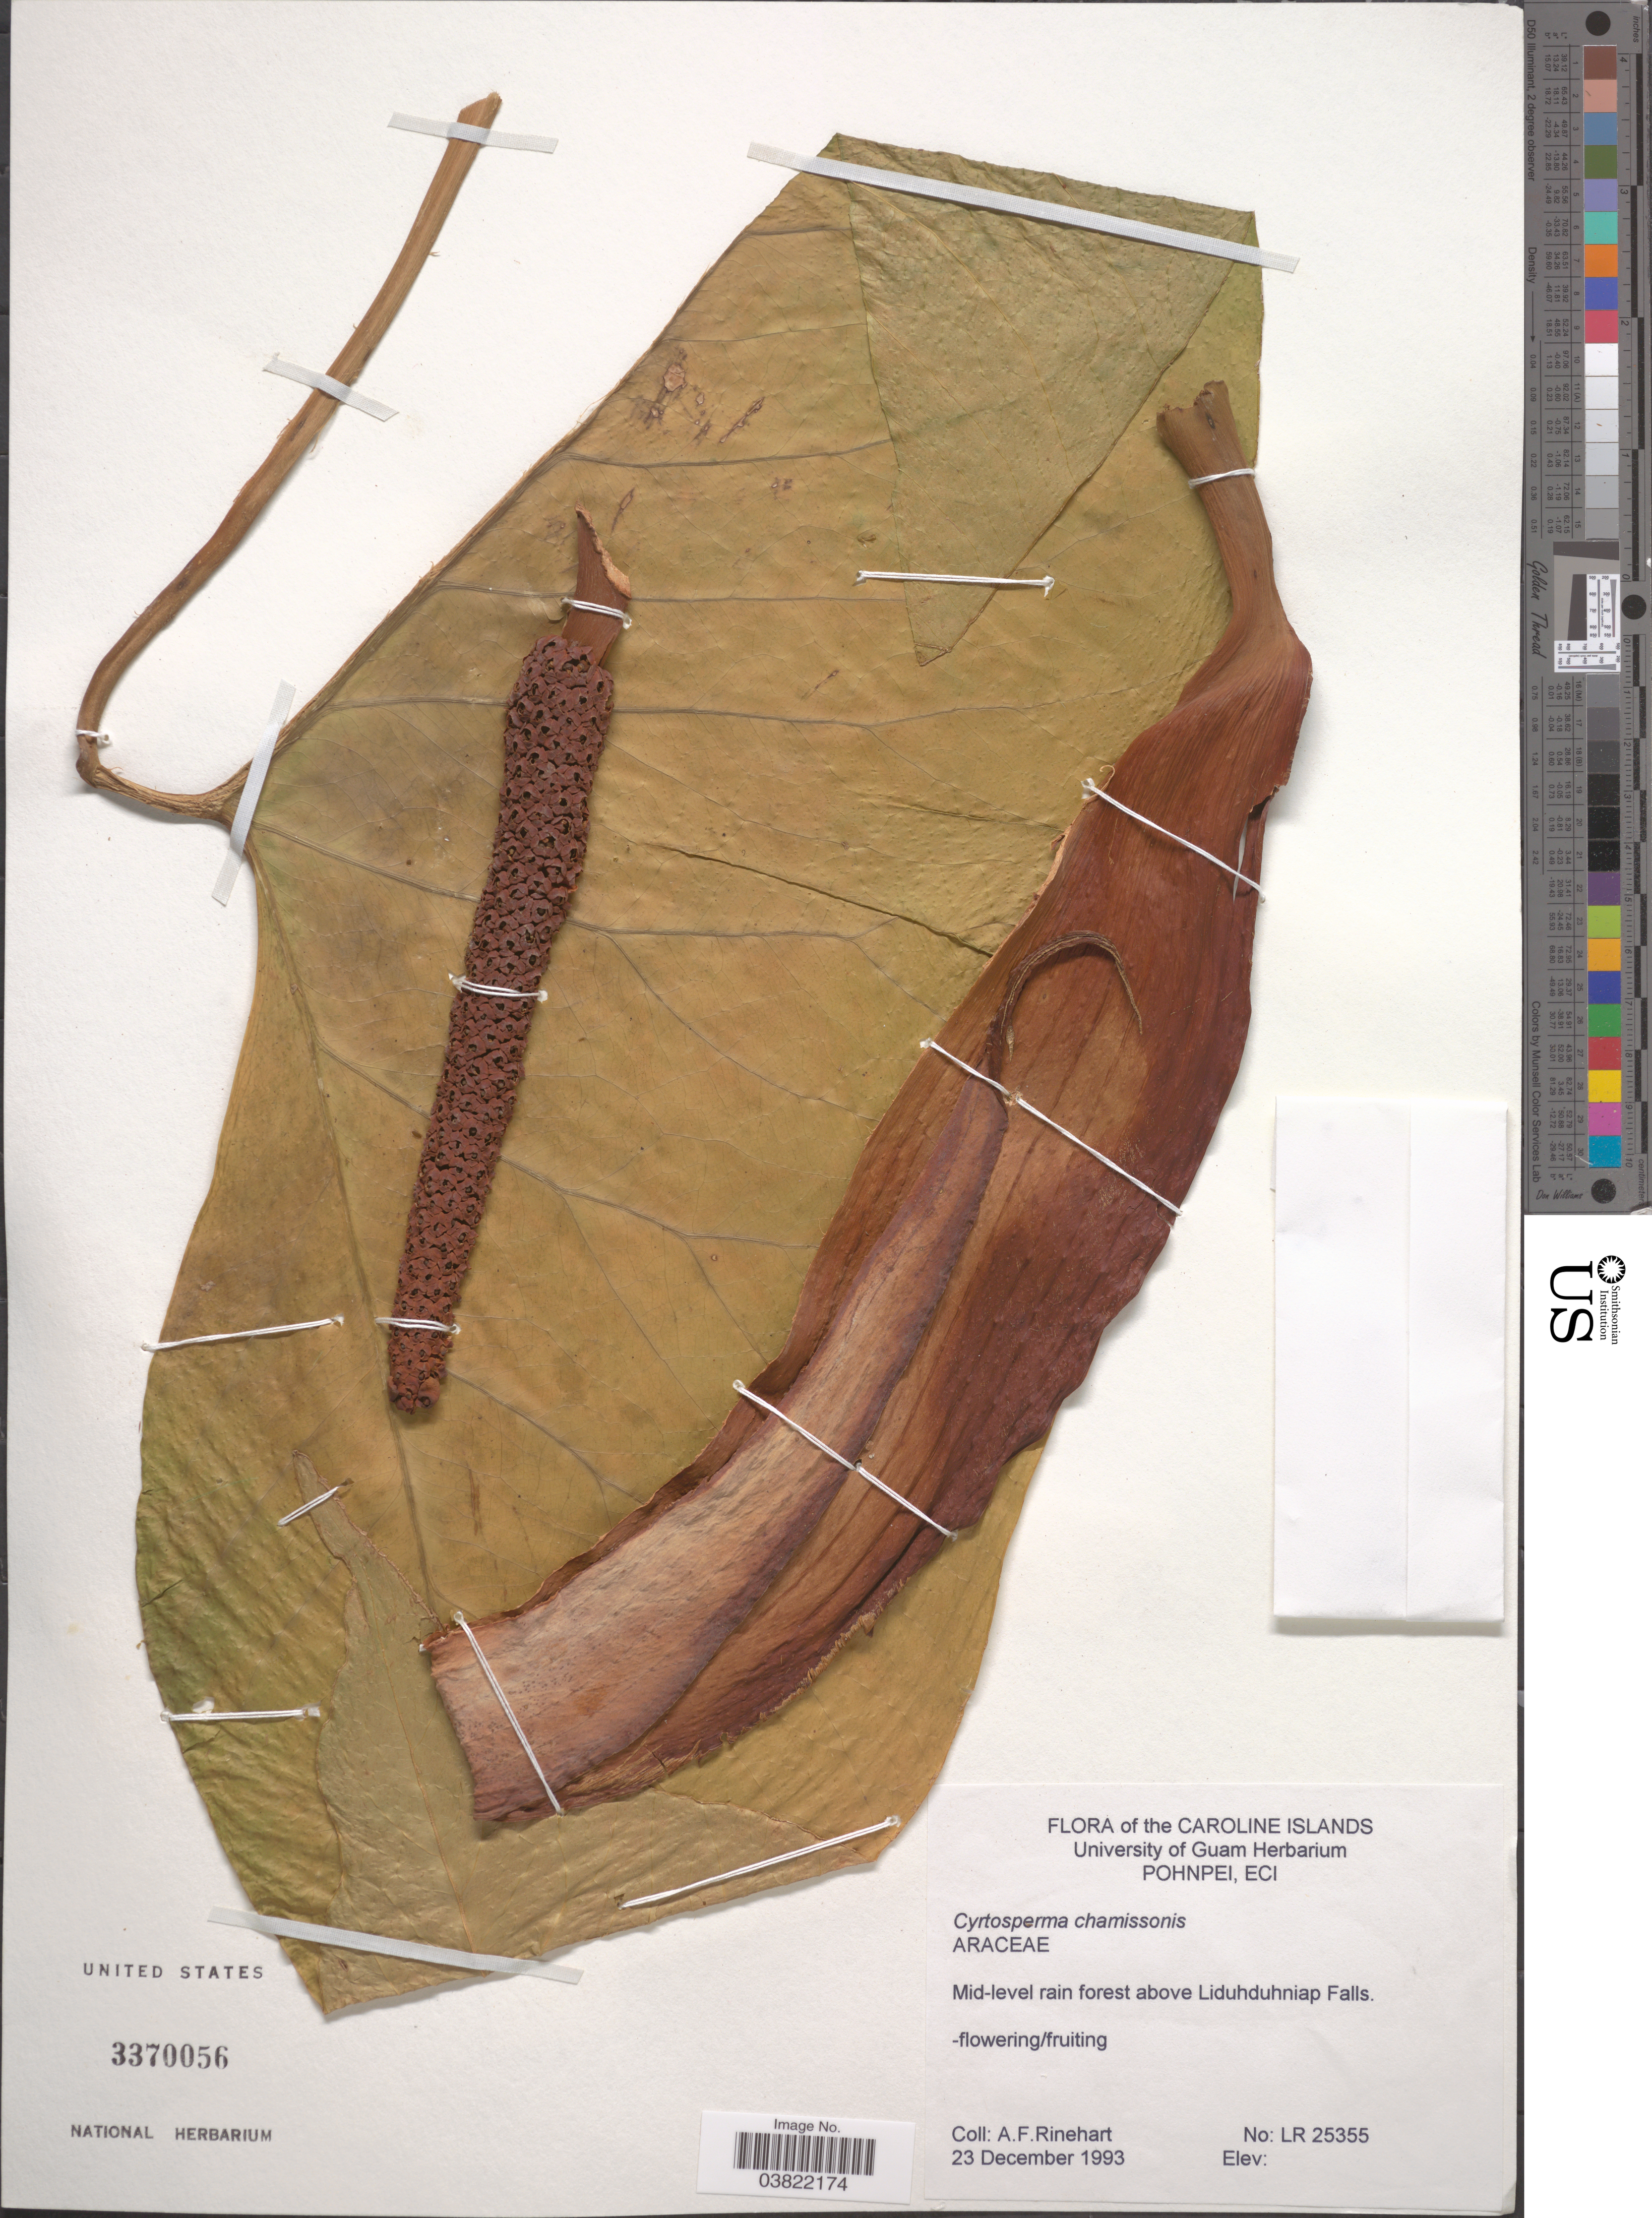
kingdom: Plantae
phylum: Tracheophyta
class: Liliopsida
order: Alismatales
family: Araceae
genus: Cyrtosperma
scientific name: Cyrtosperma merkusii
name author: (Hassk.) Schott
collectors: A. Rinehart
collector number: LR 25355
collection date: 1993-12-23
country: Micronesia, Federated States of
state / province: Pohnpei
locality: The Caroline Islands. Mid-level rain forest above Liduhduhniap Falls.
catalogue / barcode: US 3370056